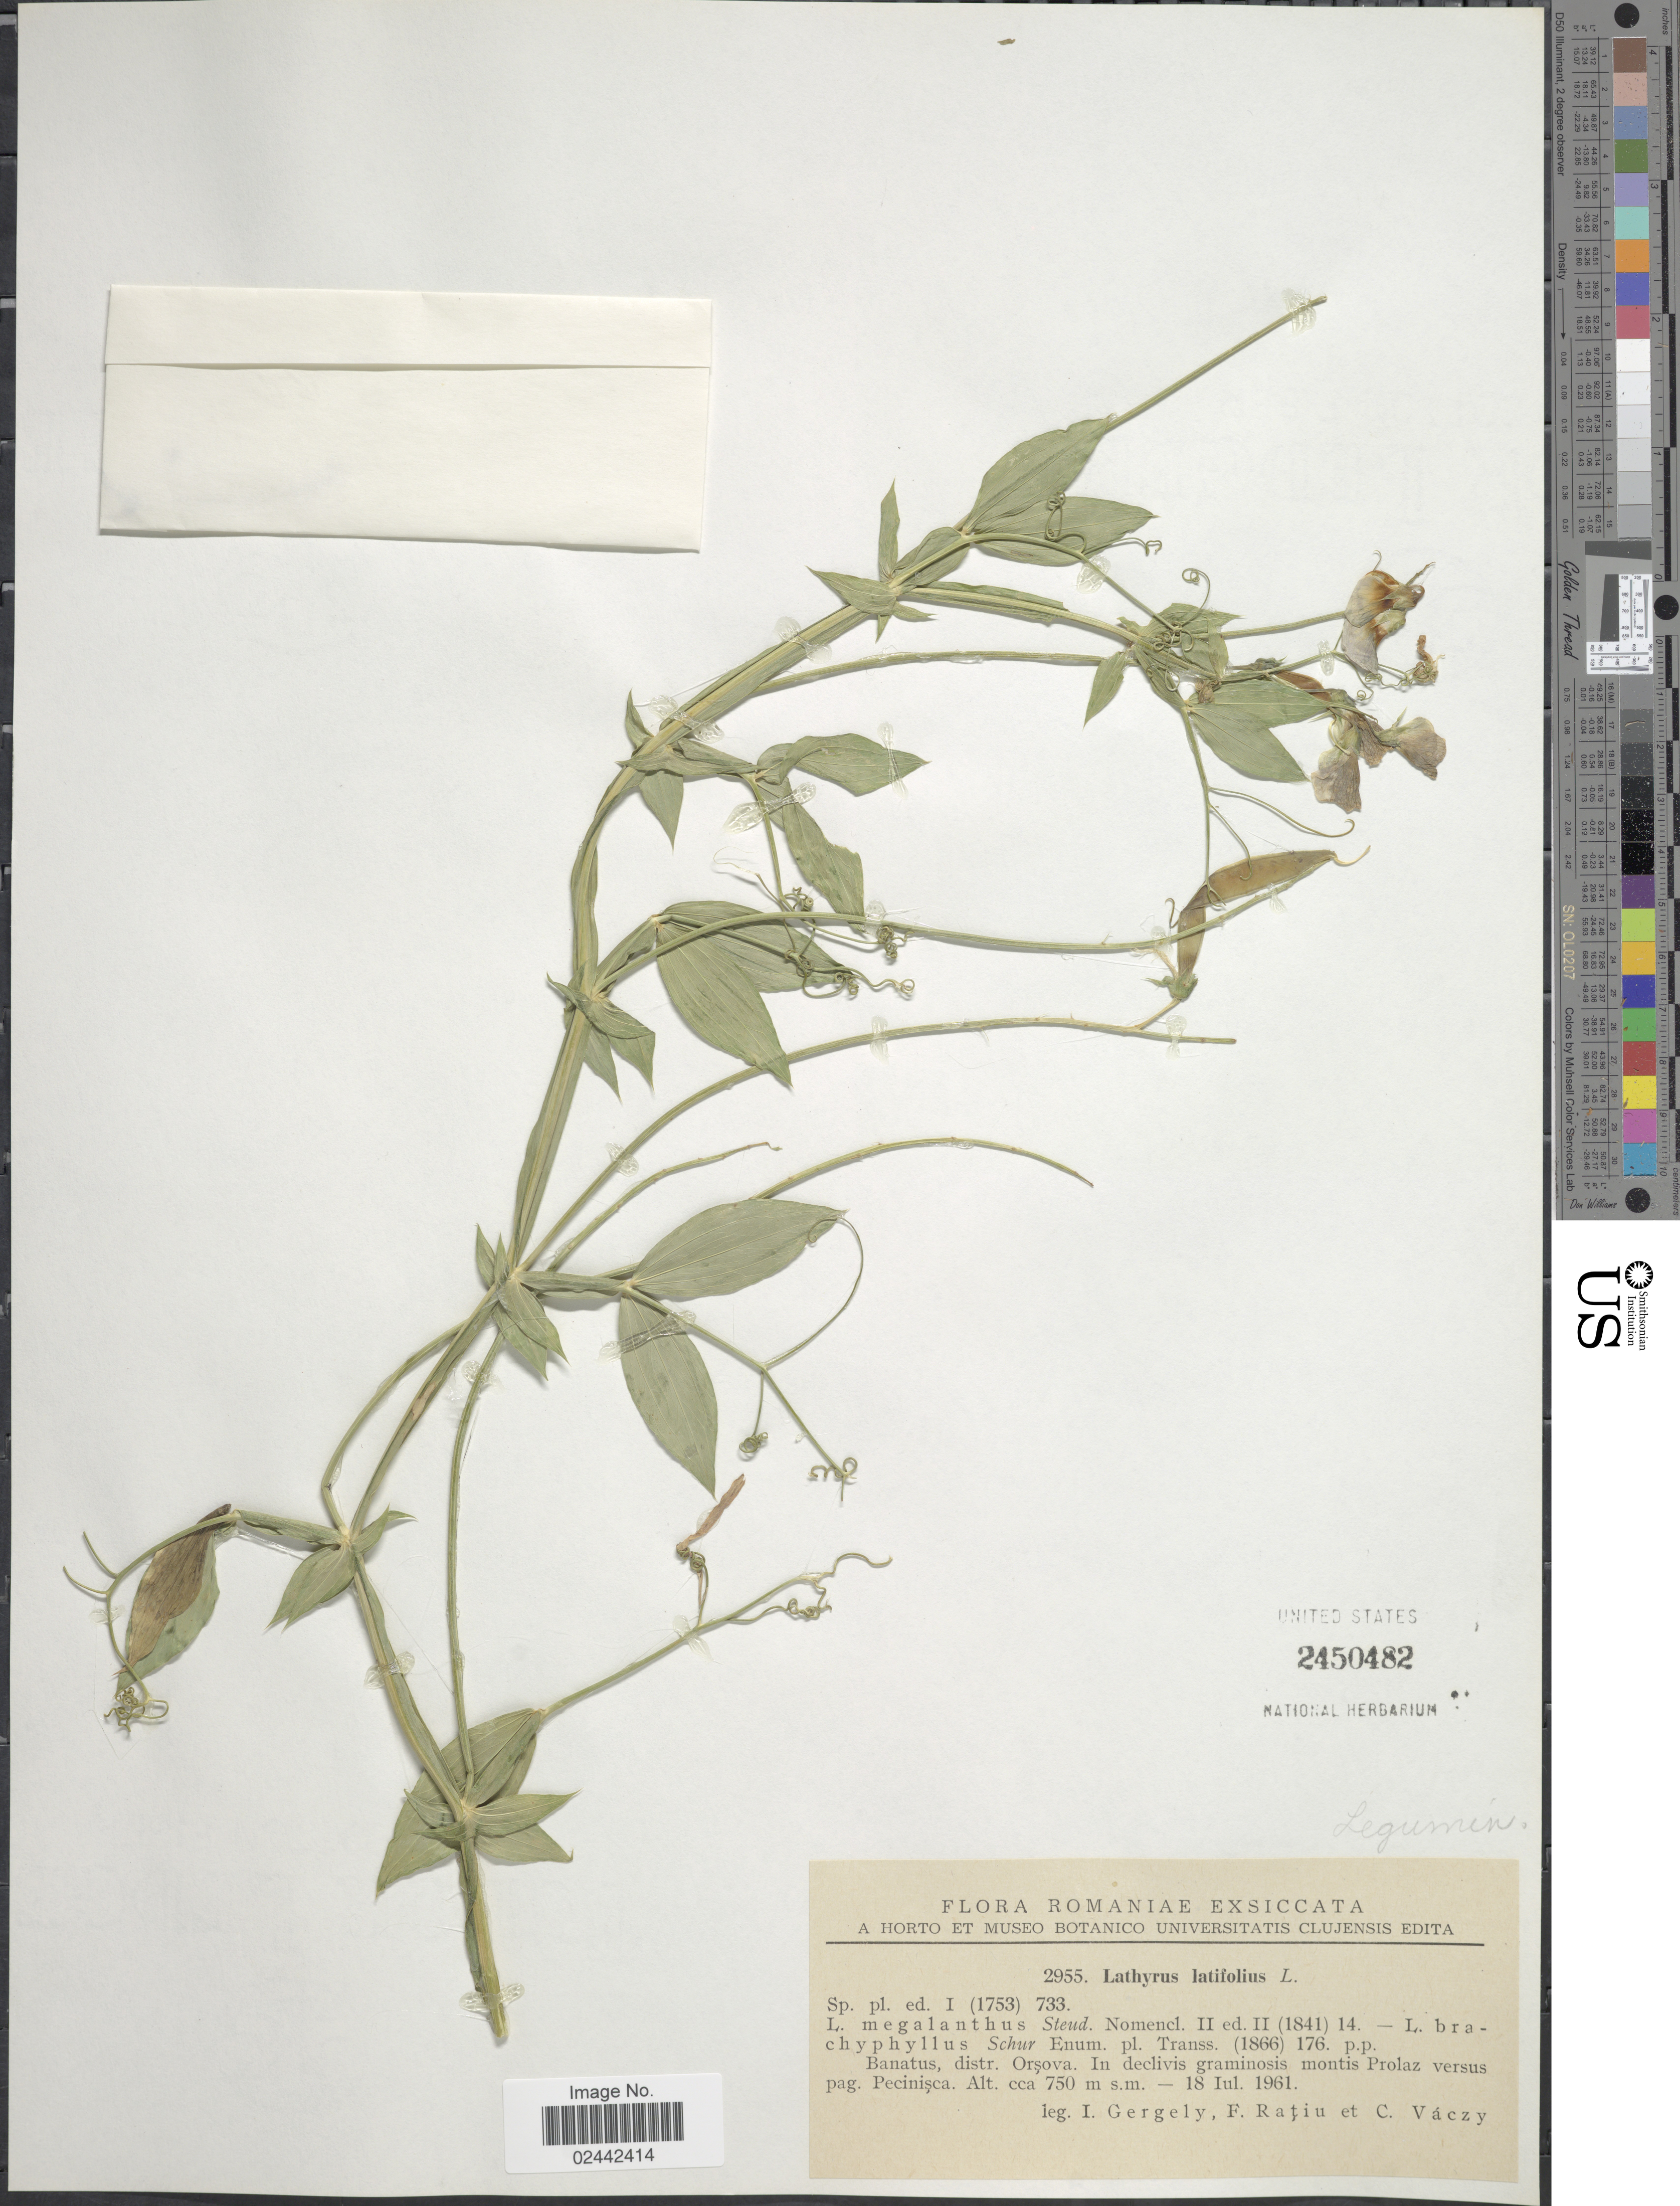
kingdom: Plantae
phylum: Tracheophyta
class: Magnoliopsida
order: Fabales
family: Fabaceae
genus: Lathyrus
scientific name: Lathyrus latifolius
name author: L.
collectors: I. Gergely, F. Ratiu & C. Vaczy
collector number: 2955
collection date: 1961-07-18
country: Romania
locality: Romania. Banatus, distr. Orsova. In declivis graminosis montis Prolaz versus pag. Pecinisca.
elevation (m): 750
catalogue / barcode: US 2450482